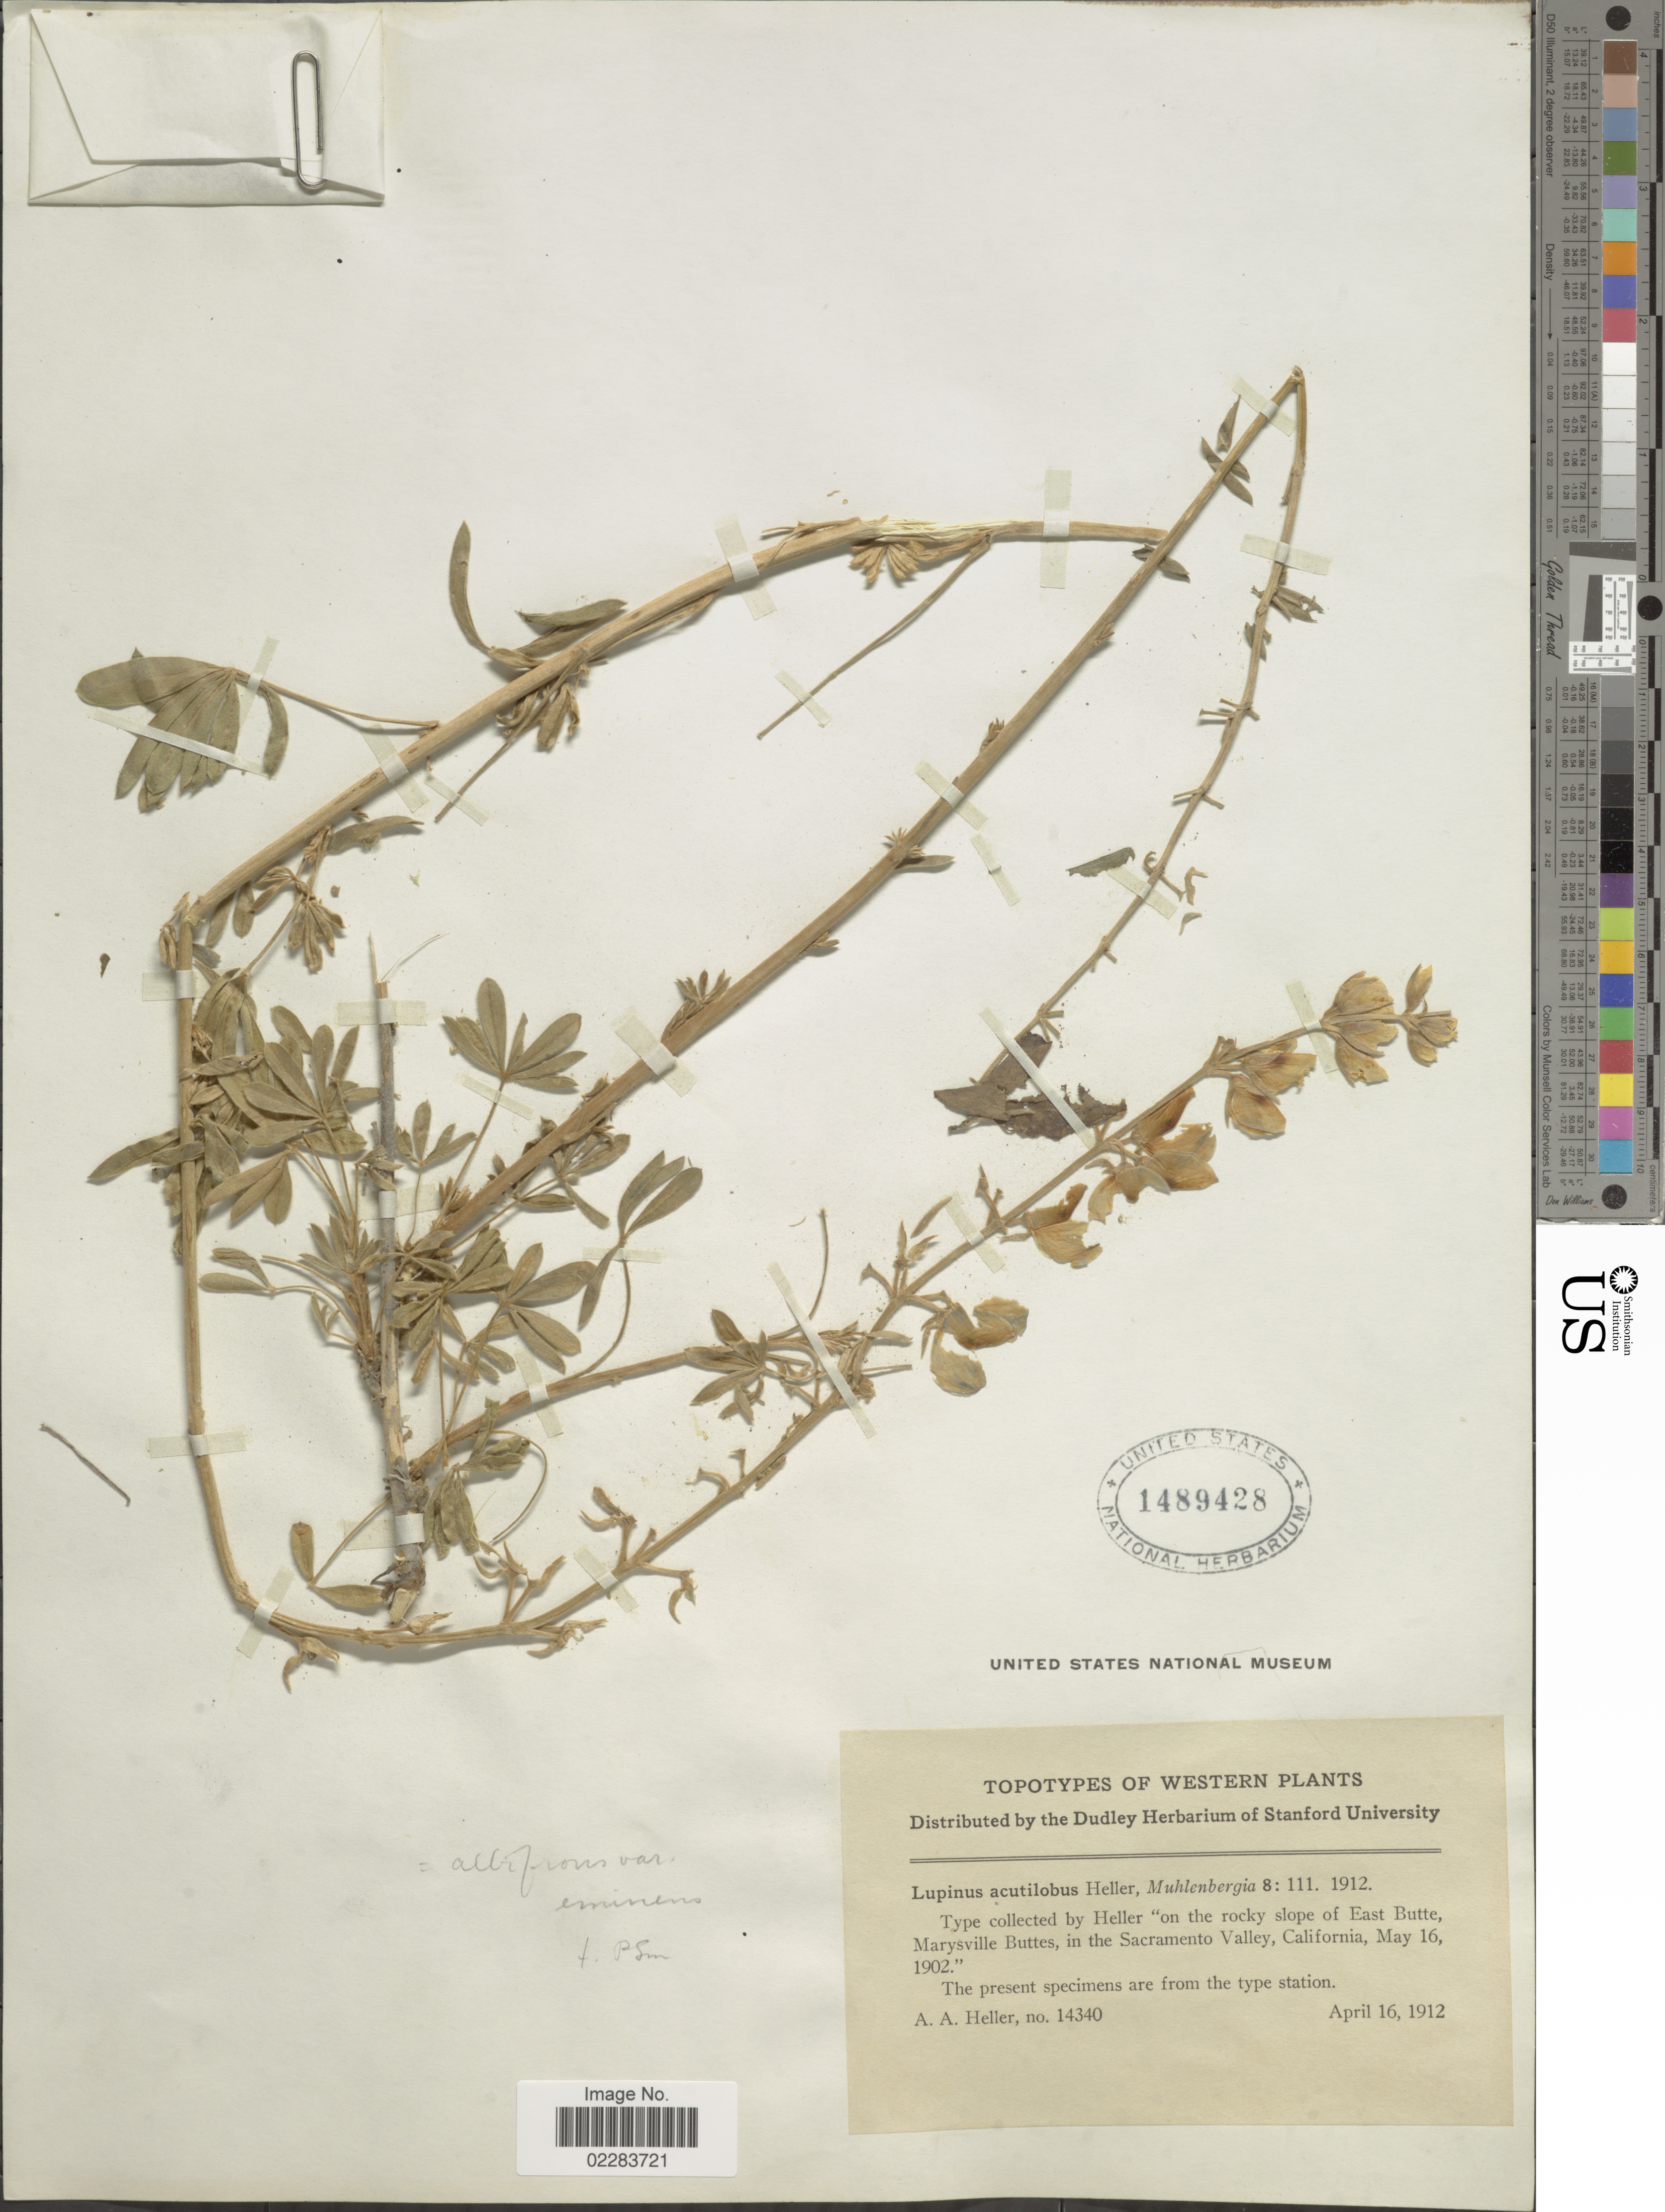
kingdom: Plantae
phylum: Tracheophyta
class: Magnoliopsida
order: Fabales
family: Fabaceae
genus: Lupinus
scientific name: Lupinus albifrons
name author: Benth.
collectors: A. A. Heller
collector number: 14340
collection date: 1912-05-16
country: United States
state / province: California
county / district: Sacramento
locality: On the rocky slope of East Butte Marysville Buttes, in Sacramento Valley.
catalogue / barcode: US 1489428